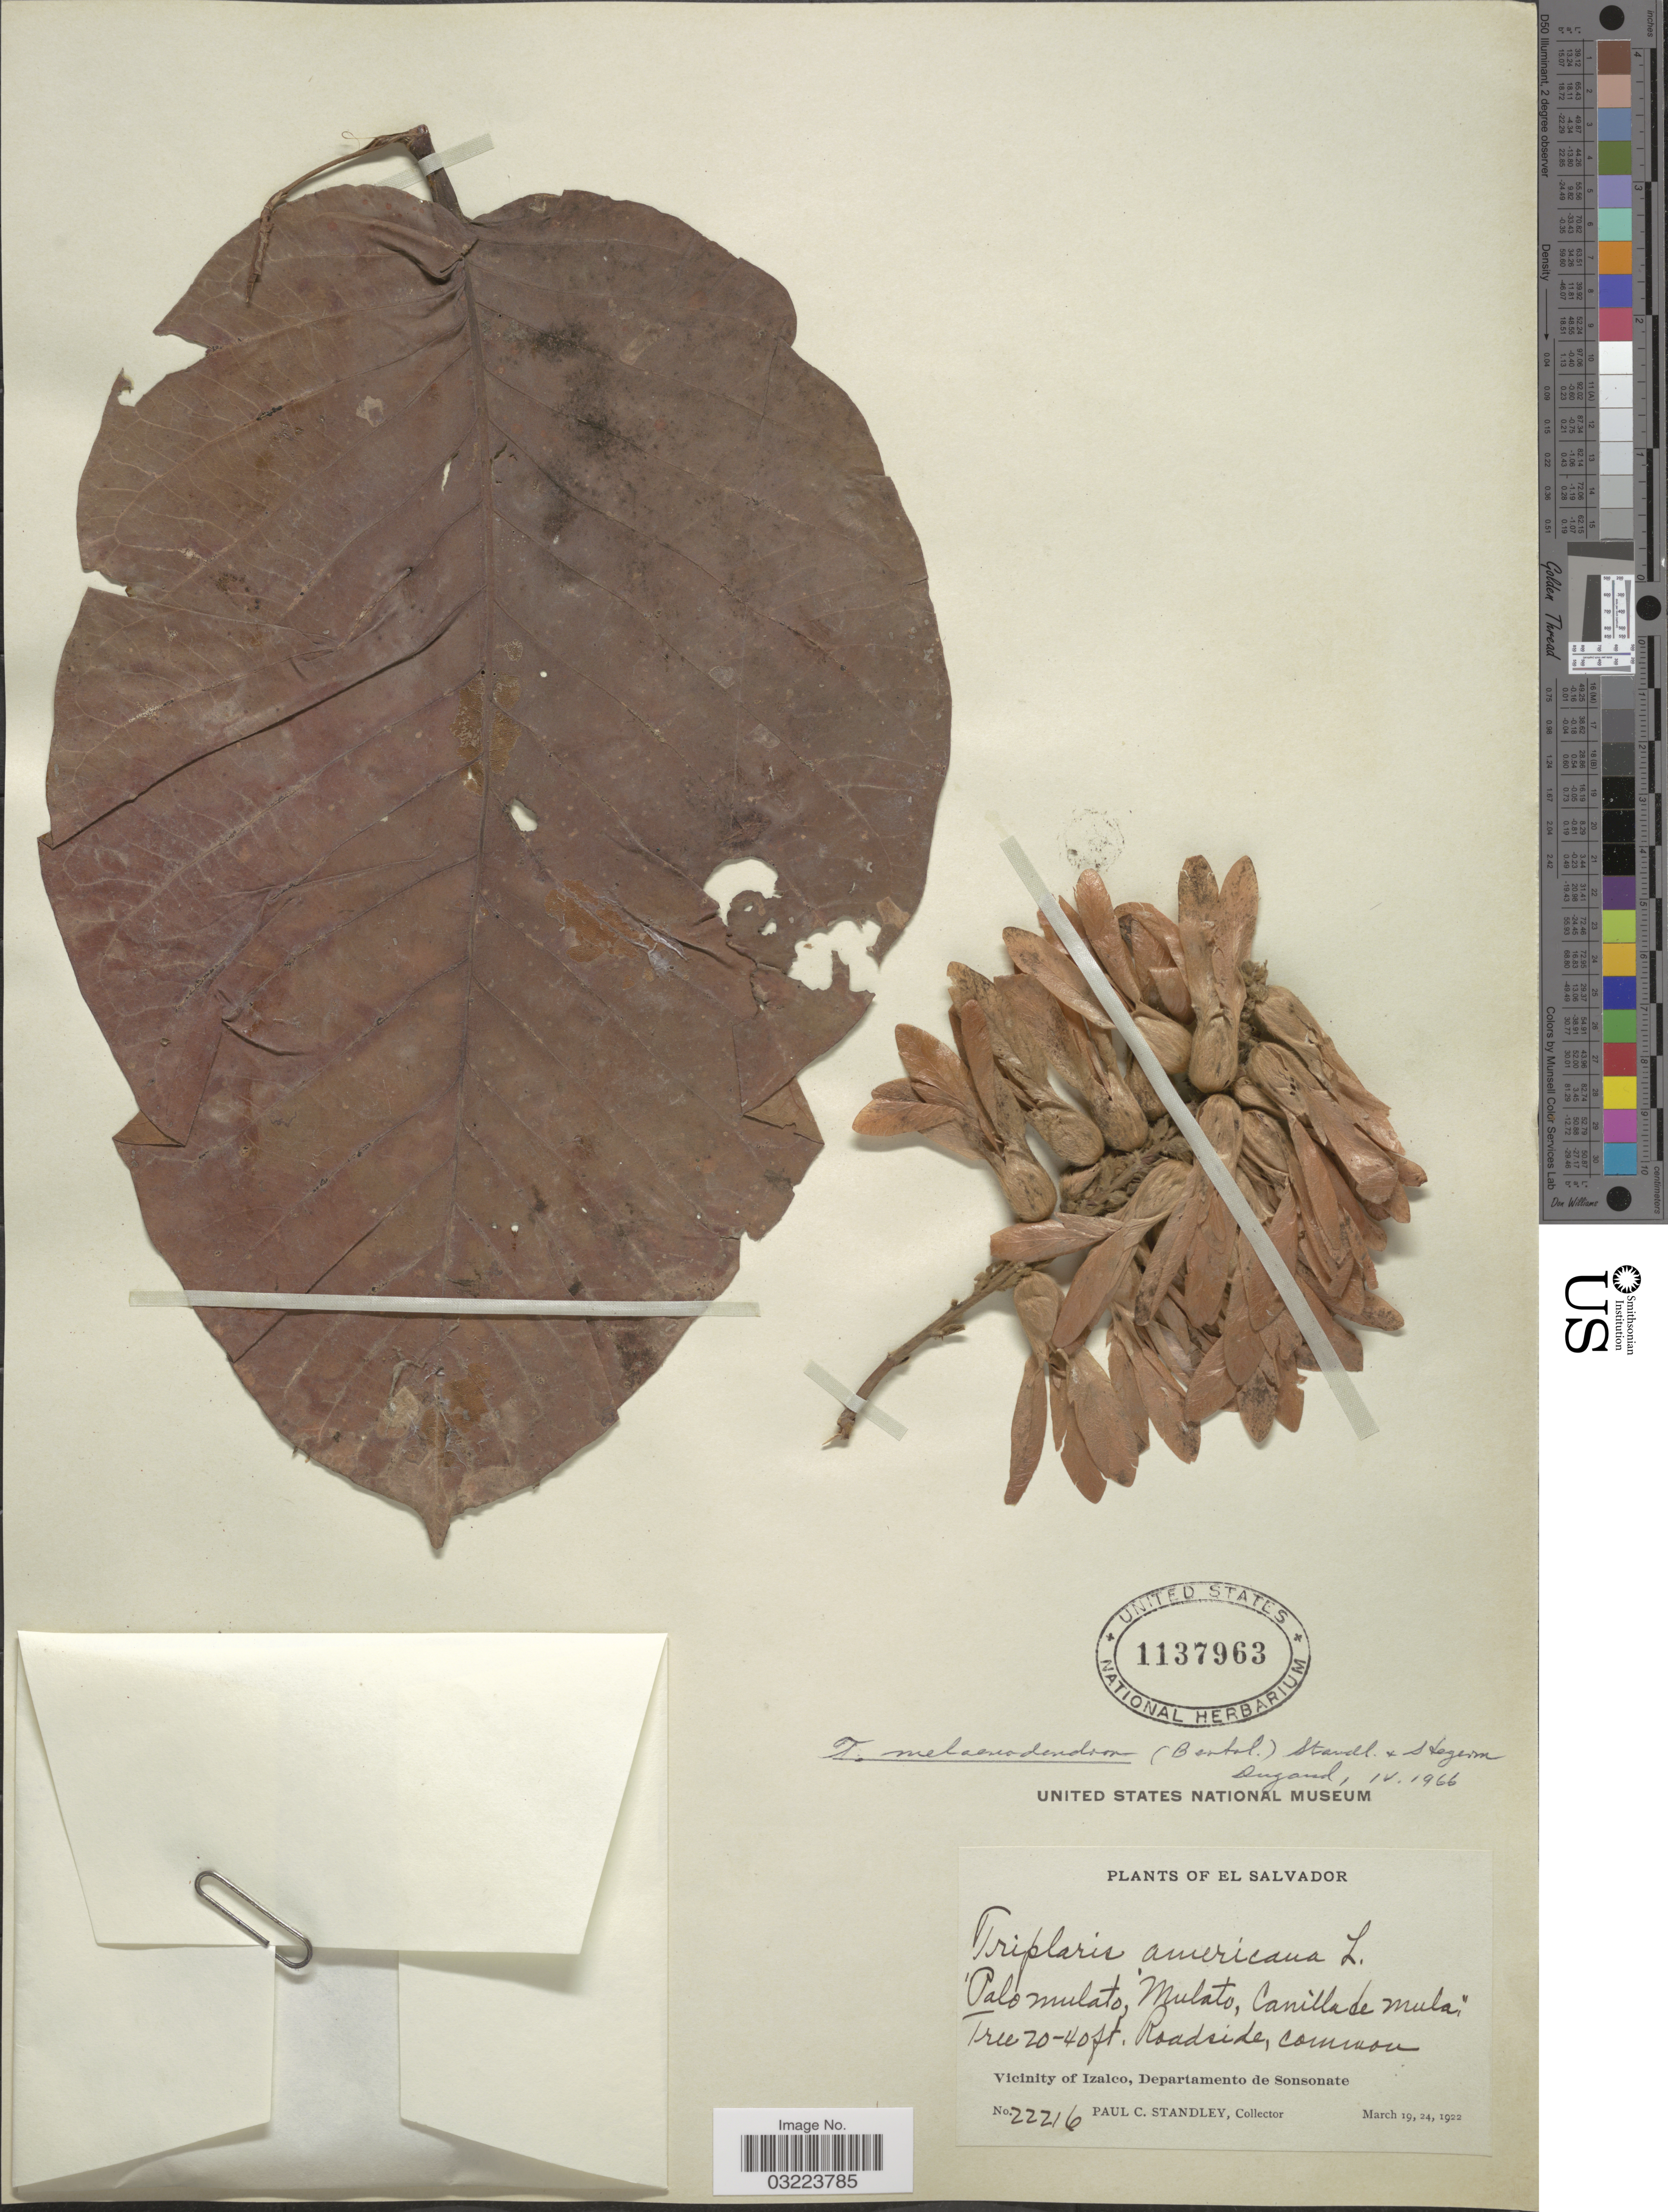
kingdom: Plantae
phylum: Tracheophyta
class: Magnoliopsida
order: Caryophyllales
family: Polygonaceae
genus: Triplaris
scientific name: Triplaris melaenodendron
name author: (Bertol.) Standl. & Steyerm.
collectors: P. C. Standley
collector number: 22216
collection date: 1922-03-19/1922-03-24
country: El Salvador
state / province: Sonsonate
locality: Vicinity of Izalco. Departamento de Sonsonate.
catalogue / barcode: US 1137963